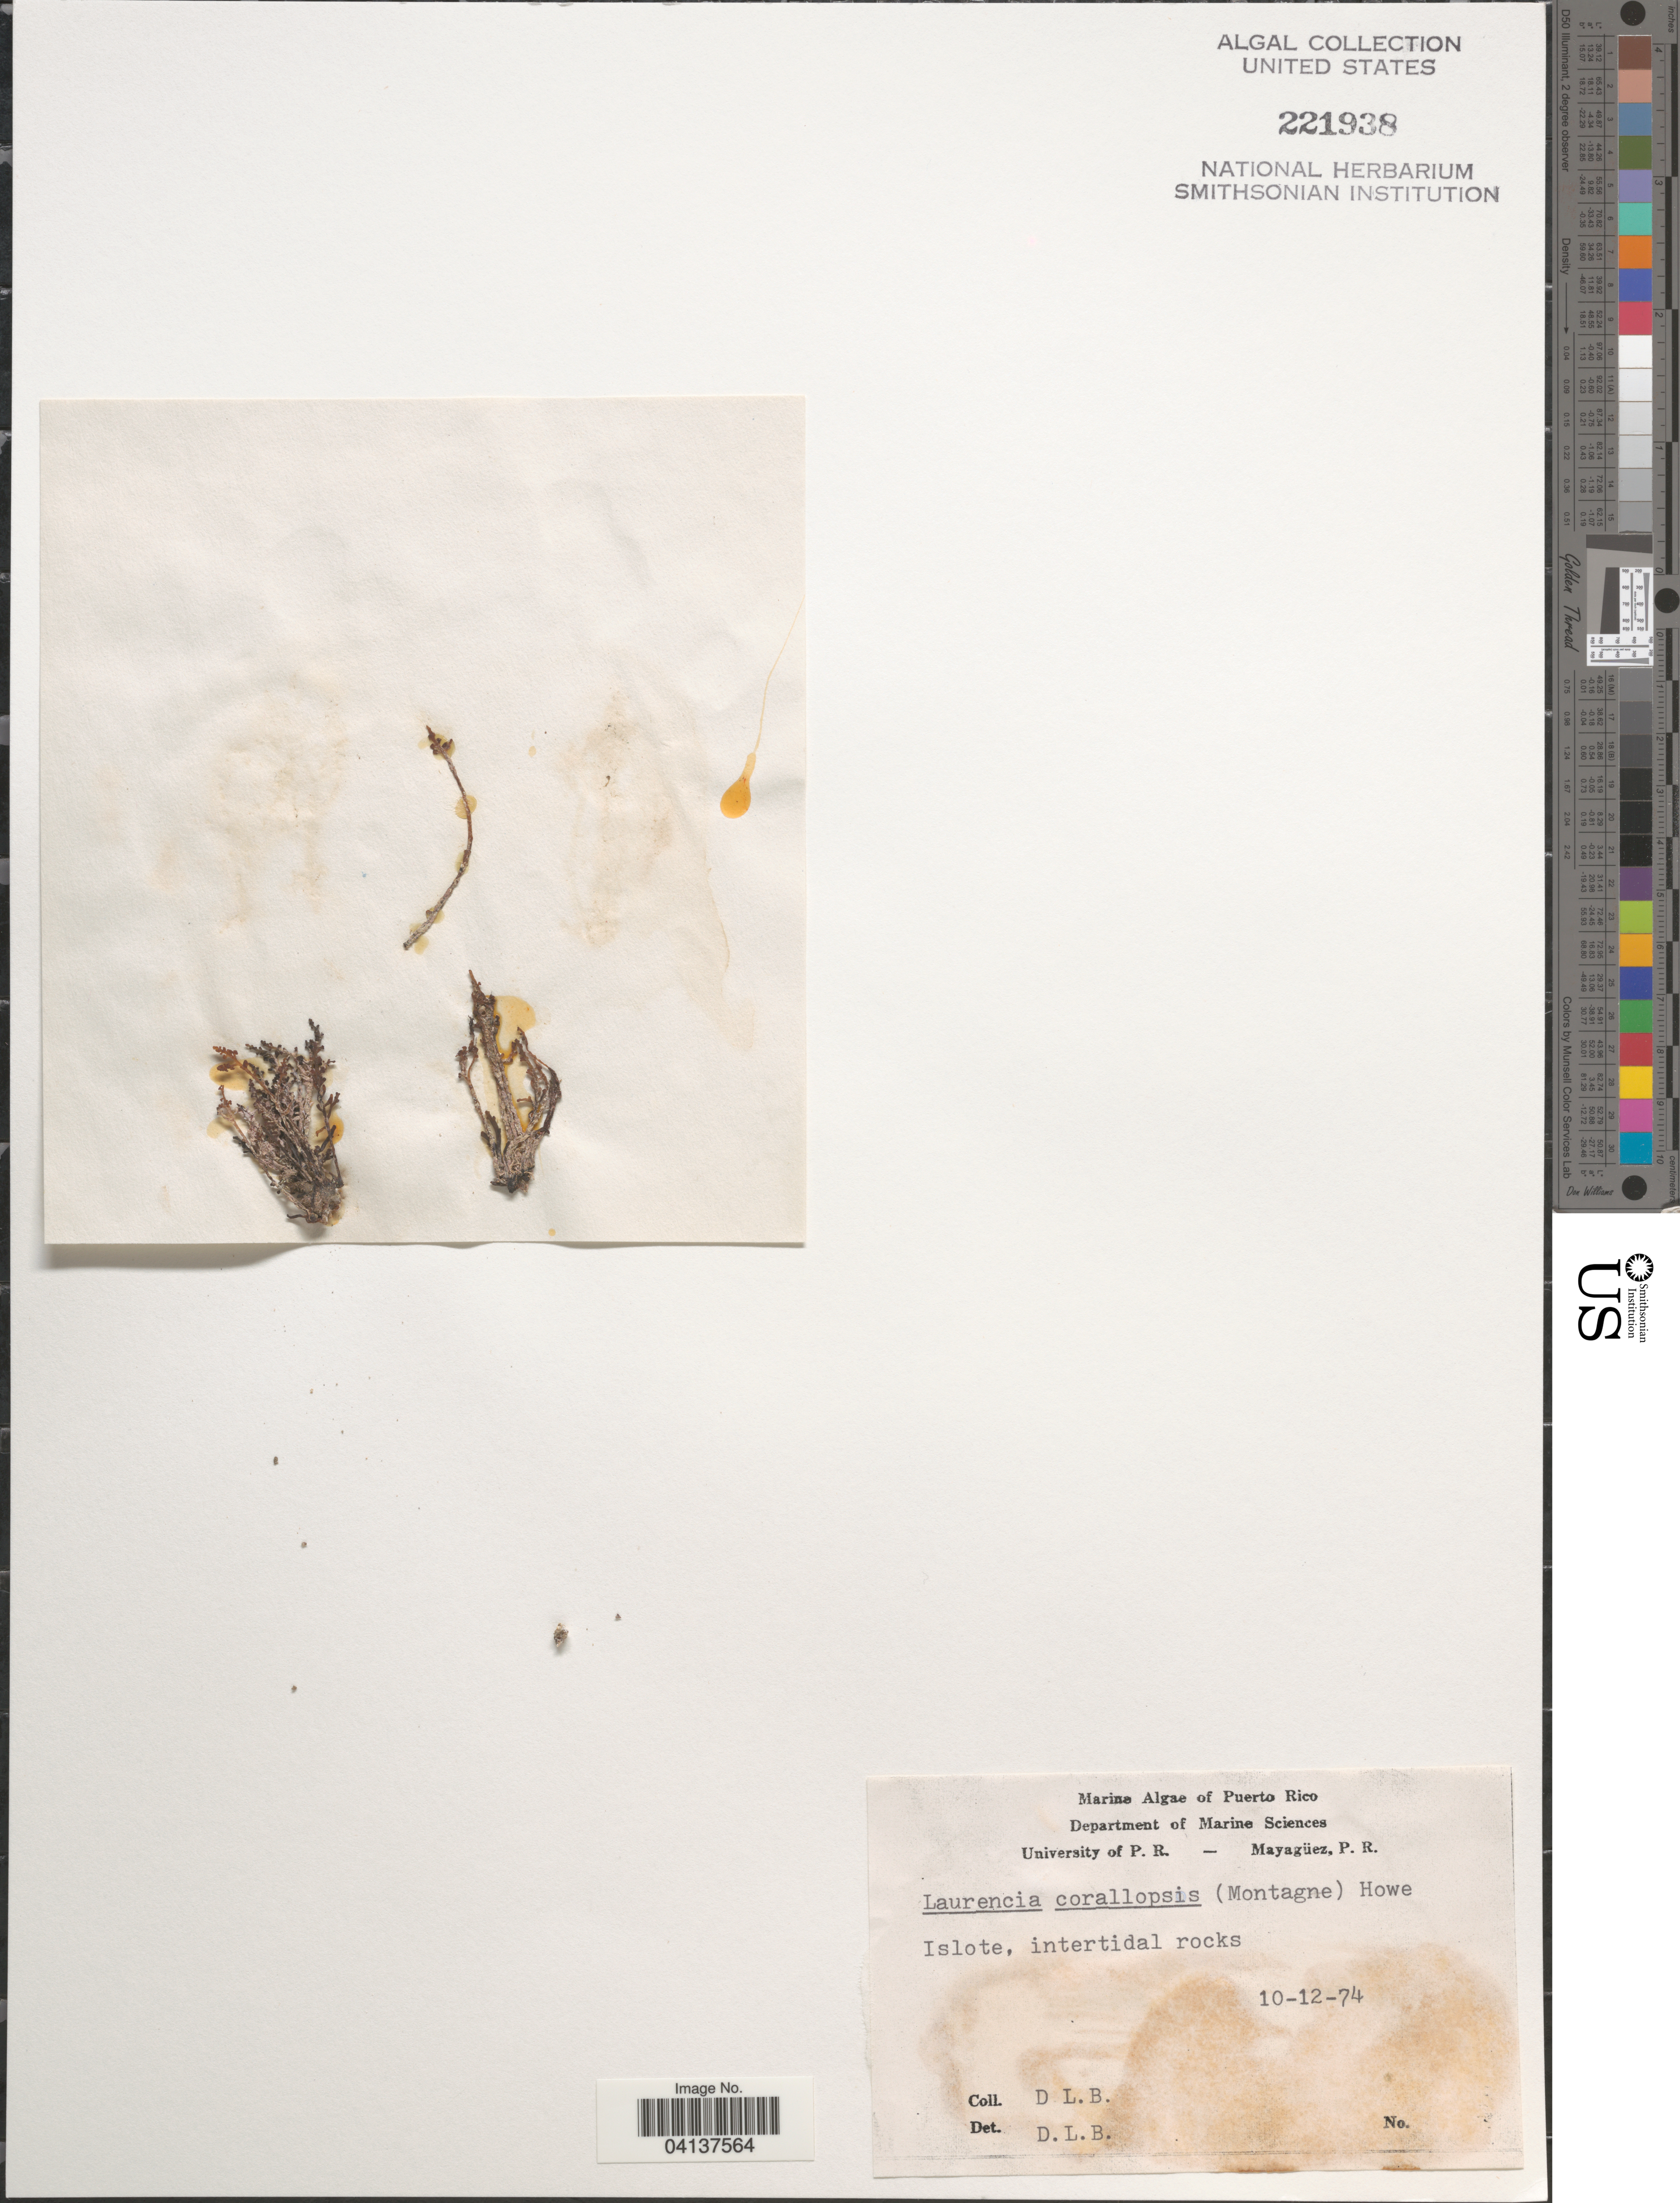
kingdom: Plantae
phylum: Rhodophyta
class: Florideophyceae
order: Ceramiales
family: Rhodomelaceae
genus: Palisada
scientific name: Palisada corallopsis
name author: (Montagne) Sentíes et al.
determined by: Algae name updating Project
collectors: D. L. B.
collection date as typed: Transcribed d/m/y: 10/12/74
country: Puerto Rico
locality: Islote, intertidal rocks.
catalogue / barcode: US 221938